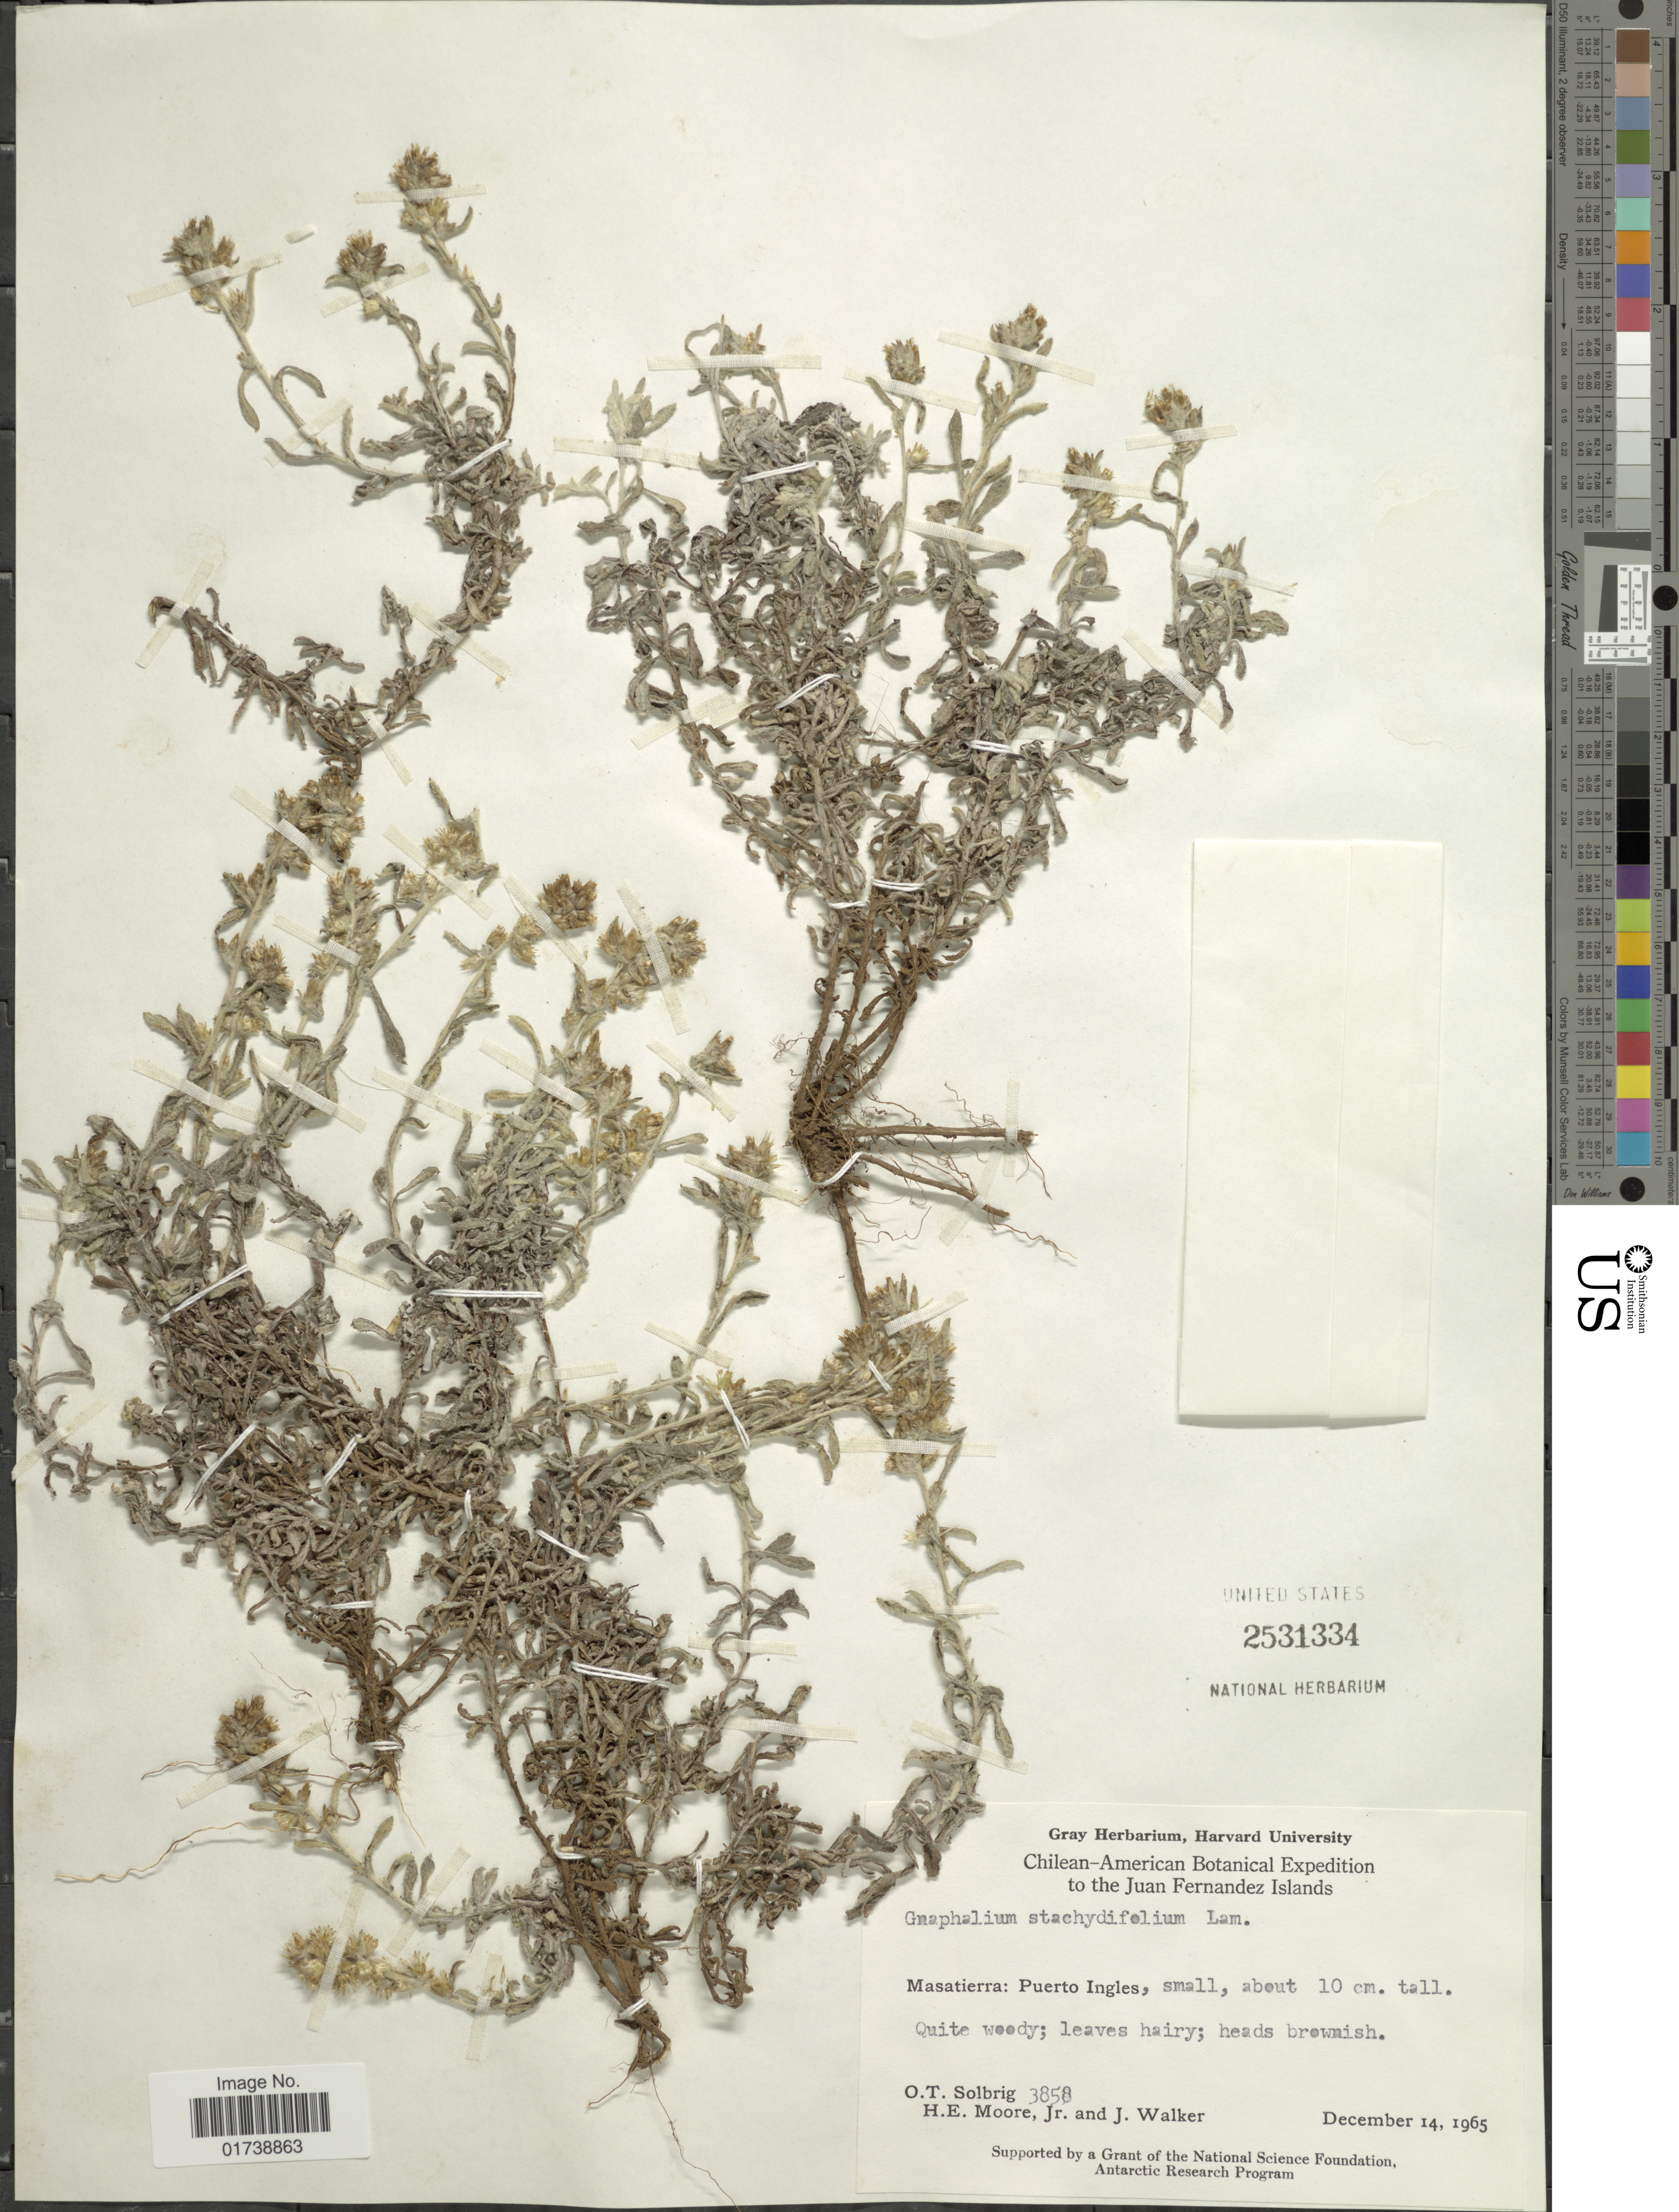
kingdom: Plantae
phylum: Tracheophyta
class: Magnoliopsida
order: Asterales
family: Asteraceae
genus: Gamochaeta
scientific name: Gamochaeta stachydifolia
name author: (Lam.) Cabrera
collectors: O. T. Solbrig, H. E. Moore & J. Walker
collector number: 3858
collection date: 1965-12-14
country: Chile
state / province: Valparaíso (V)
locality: Juan Fernandez Islands, Masafuera: Puerto Ingles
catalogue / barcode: US 2531334